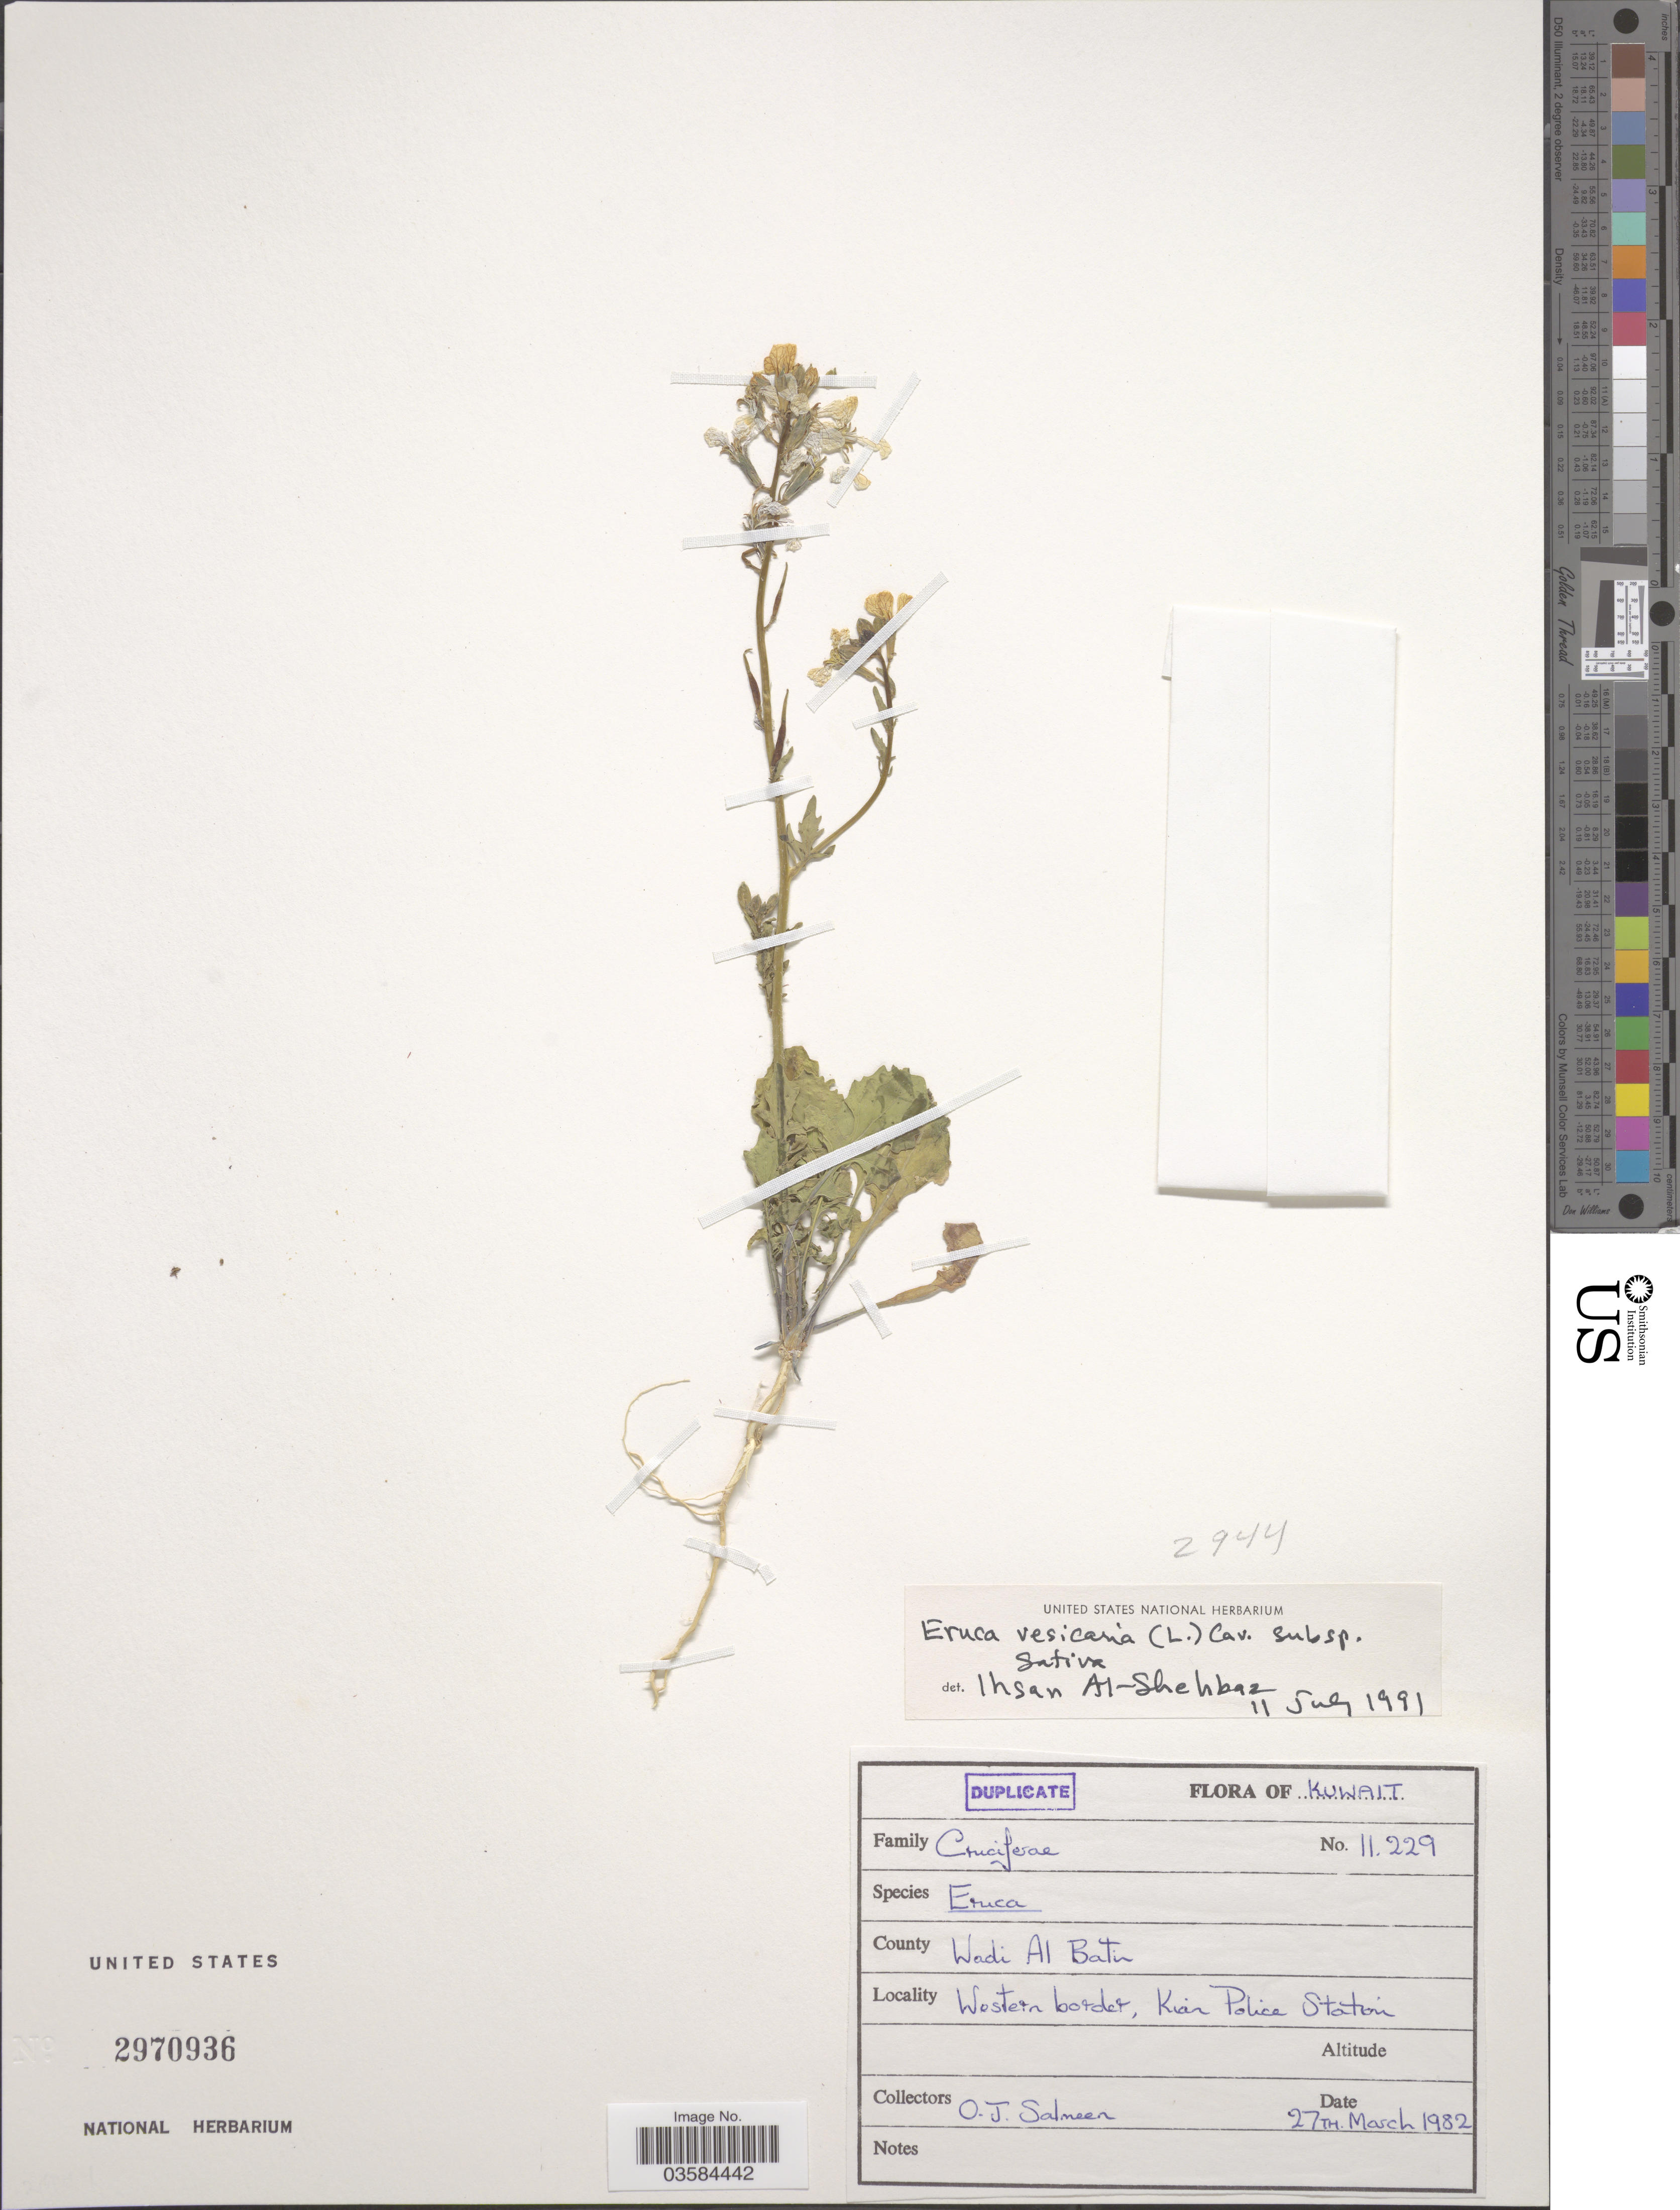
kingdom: Plantae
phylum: Tracheophyta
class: Magnoliopsida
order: Brassicales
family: Brassicaceae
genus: Eruca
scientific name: Eruca vesicaria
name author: (L.) Cav.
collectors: O. Salmeen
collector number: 11229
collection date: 1982-03-27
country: Kuwait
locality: County Wadi Al Batu. Western border, Kiar Police Station.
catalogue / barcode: US 2970936